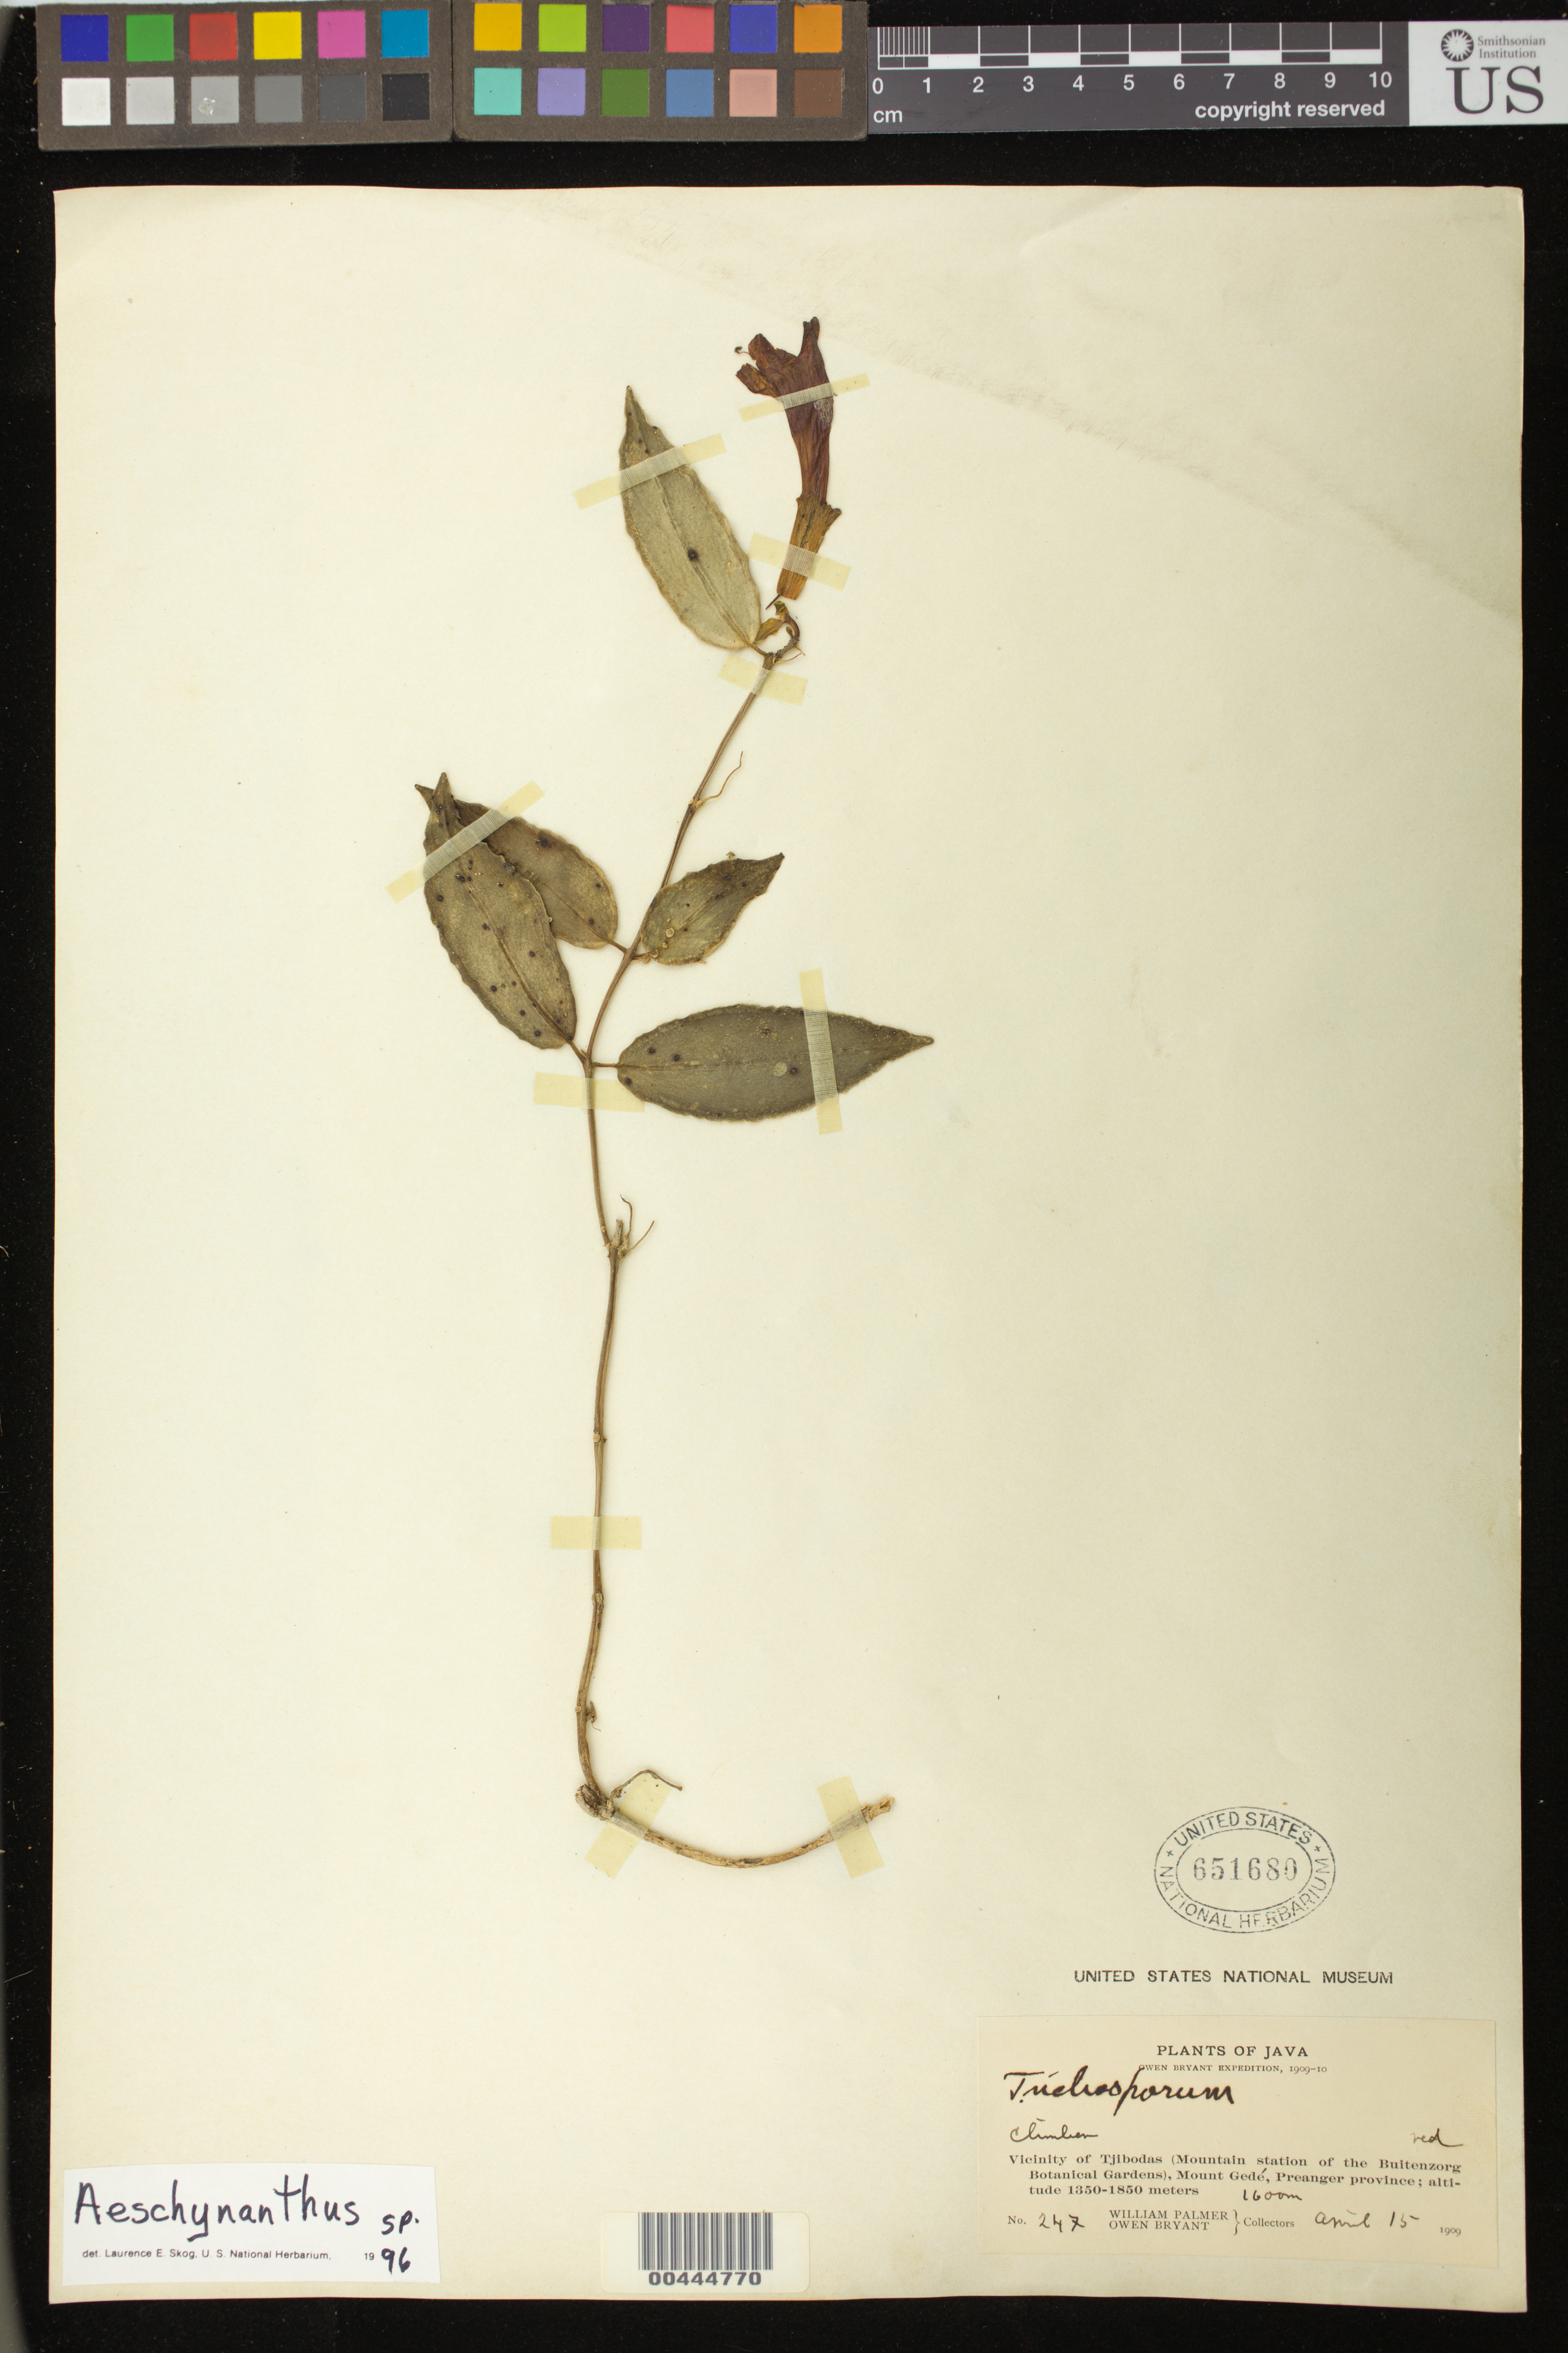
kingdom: Plantae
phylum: Tracheophyta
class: Magnoliopsida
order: Lamiales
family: Gesneriaceae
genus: Aeschynanthus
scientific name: Aeschynanthus sp.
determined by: Skog, Laurence E.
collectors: W. Palmer & O. Bryant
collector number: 247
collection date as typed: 15 Apr 1909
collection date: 1909-04-15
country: Indonesia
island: Java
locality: Jawa barat, Preangen prov., tjibodas, buitenzorg botanical gardens, mount gede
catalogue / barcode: US 651680